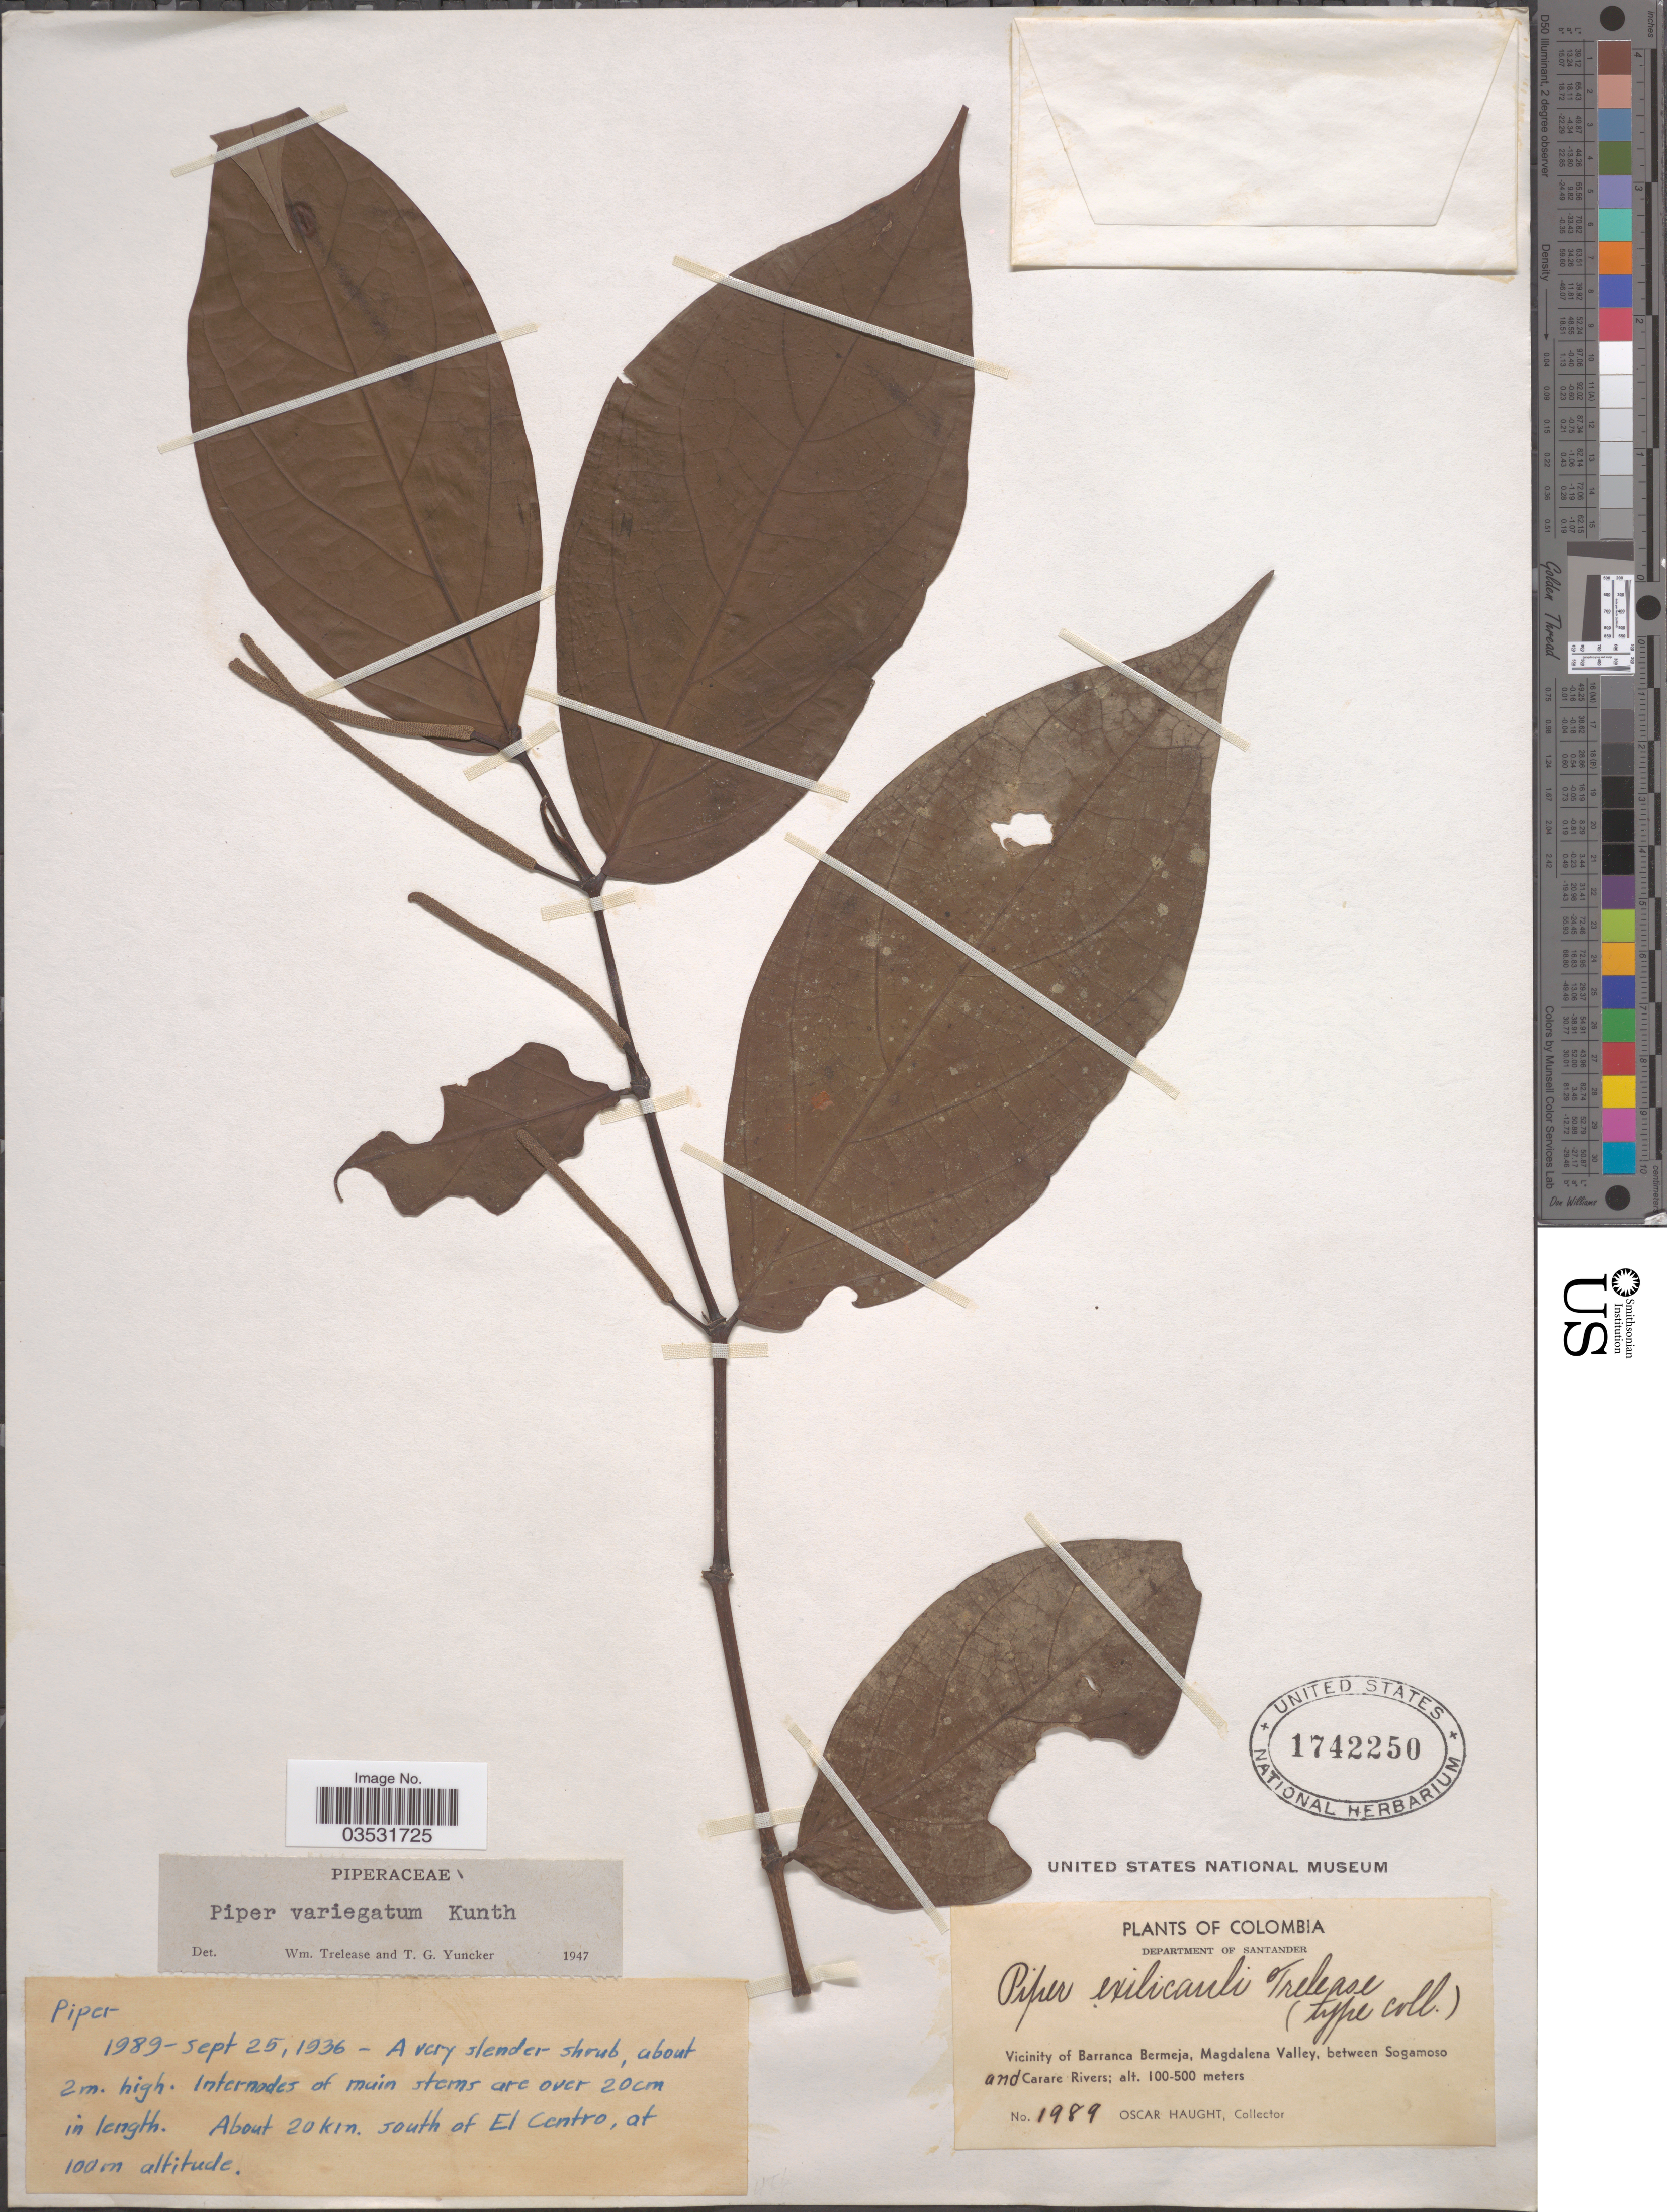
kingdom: Plantae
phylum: Tracheophyta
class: Magnoliopsida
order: Piperales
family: Piperaceae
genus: Piper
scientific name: Piper variegatum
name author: Kunth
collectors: O. Haught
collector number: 1989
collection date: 1936-09-25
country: Colombia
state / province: Santander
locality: Department of Santander. Vicinity of Barranca Bermeja, Magdalena Valley, between Sogamoso and Carare Rivers. About 20 km. south of El Centro.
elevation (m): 100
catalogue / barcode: US 1742250